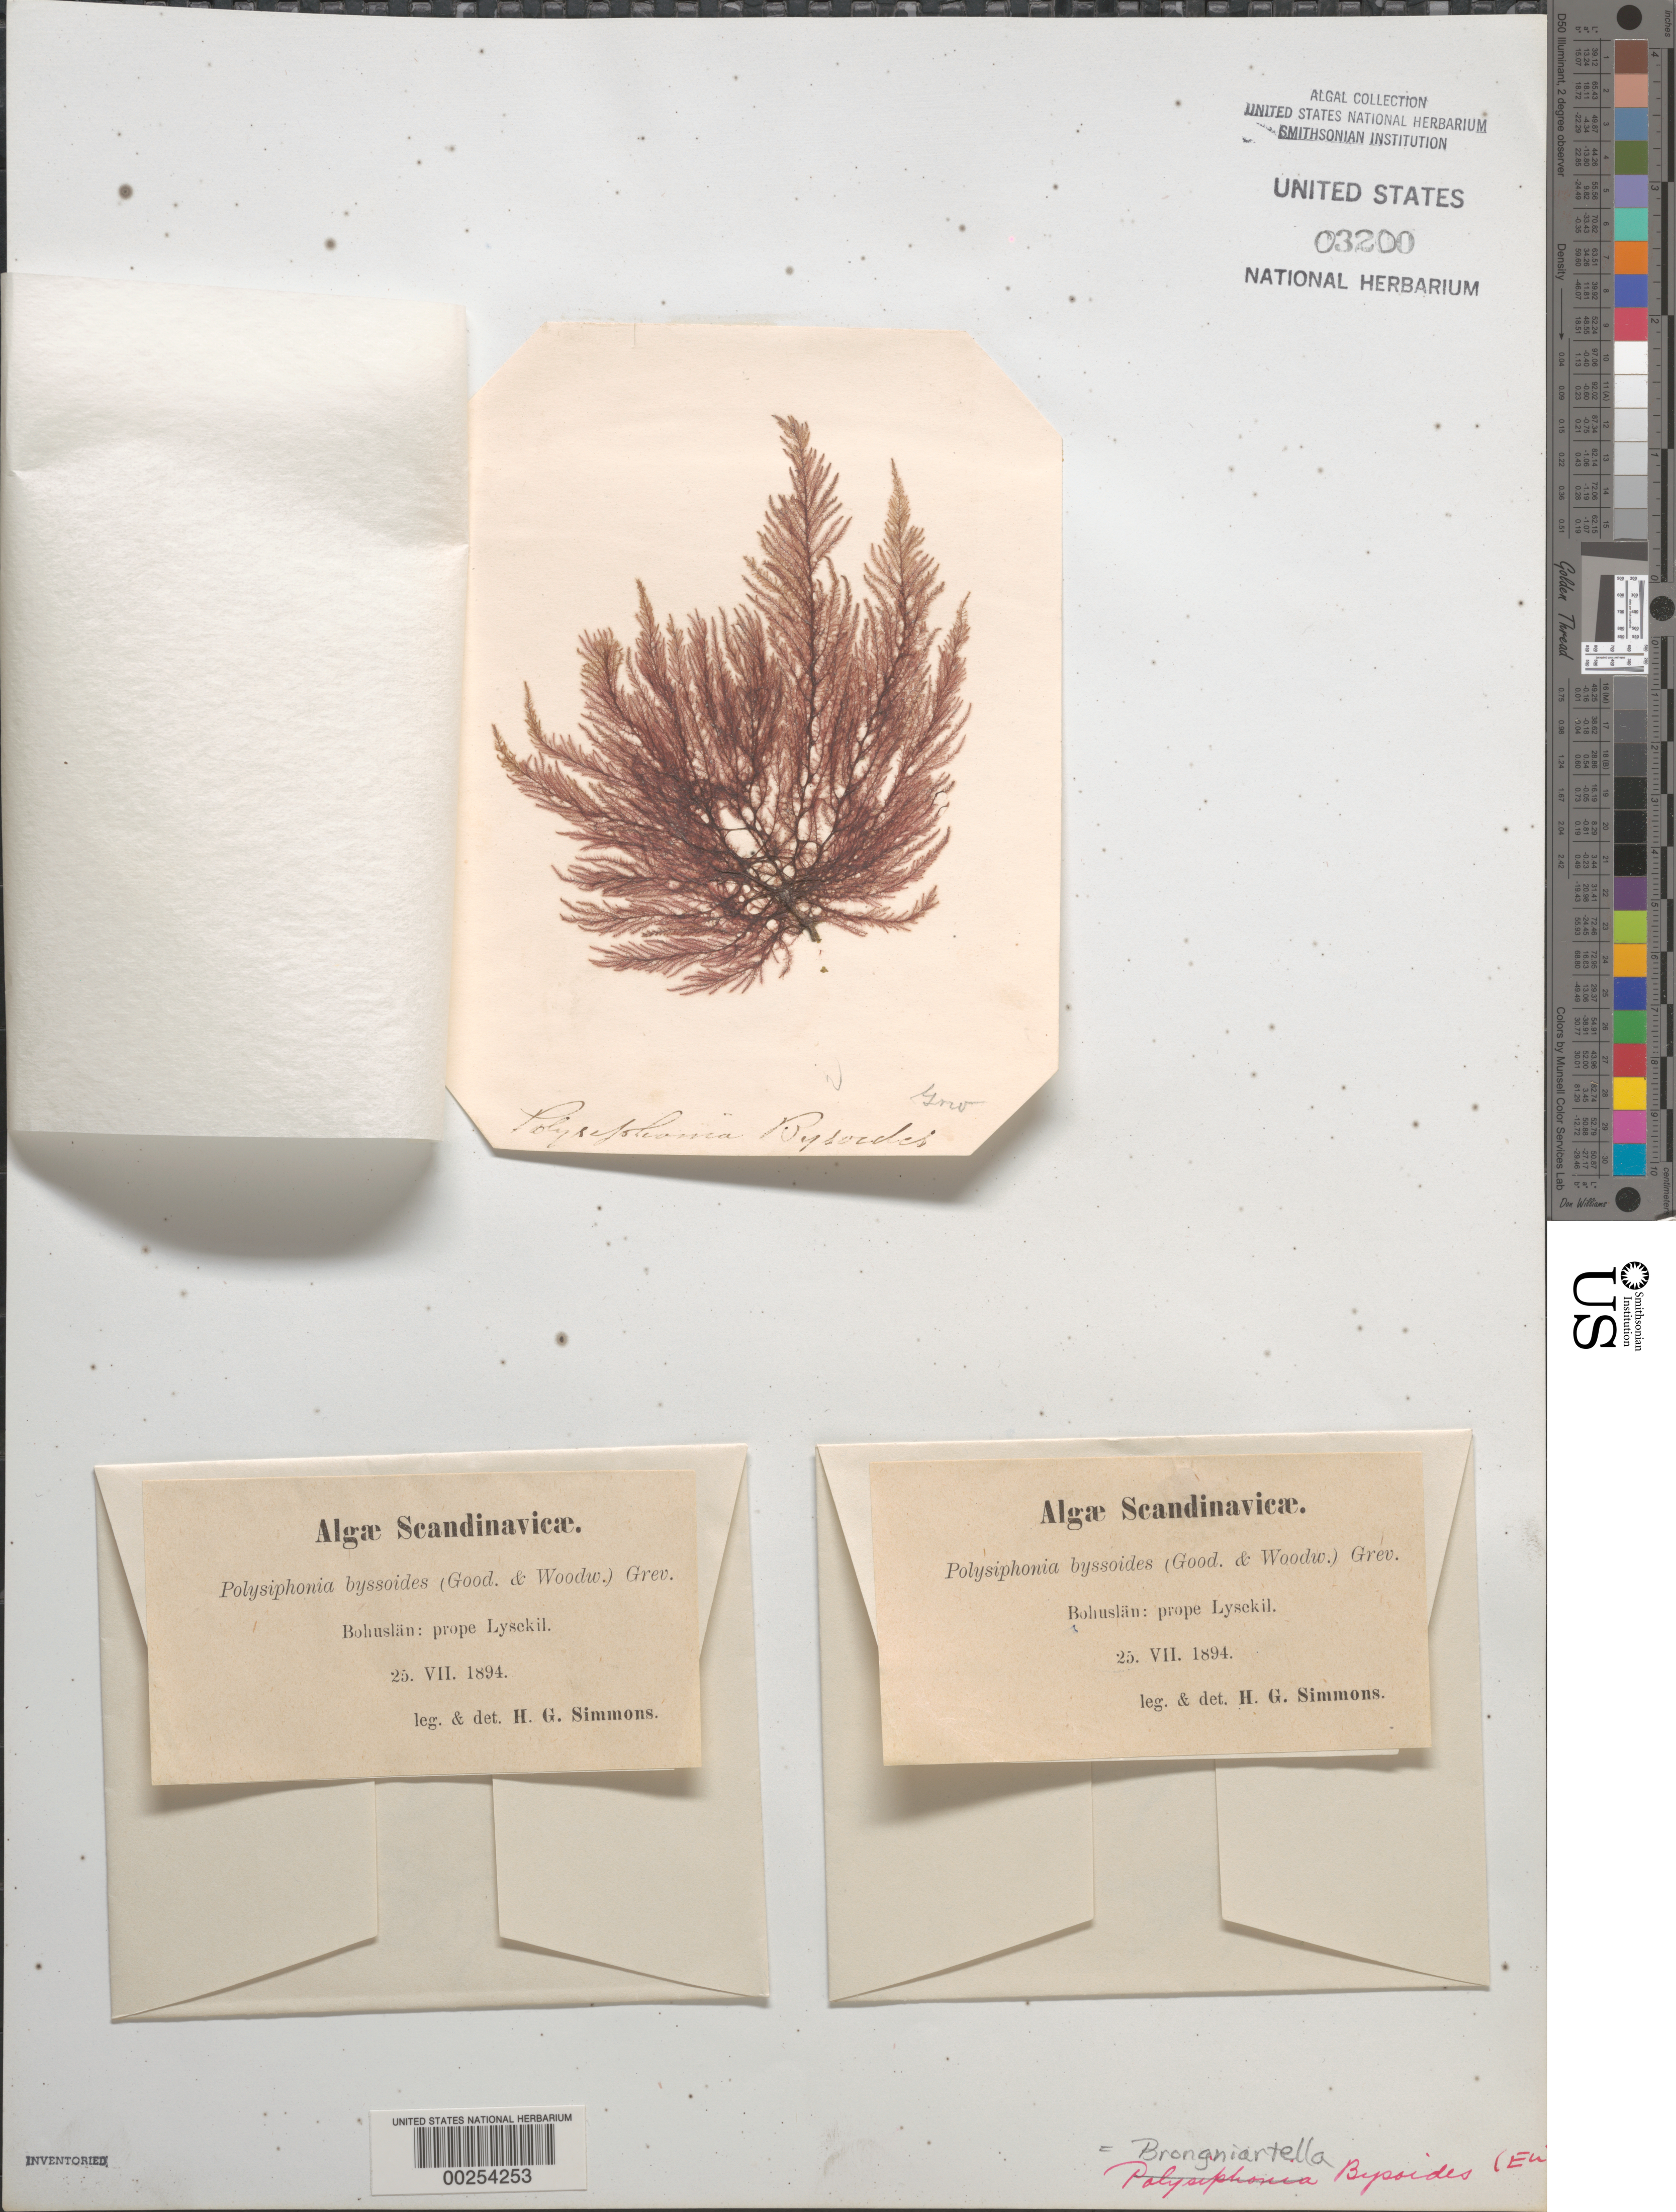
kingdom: Plantae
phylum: Rhodophyta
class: Florideophyceae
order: Ceramiales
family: Rhodomelaceae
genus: Brongniartella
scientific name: Brongniartella byssoides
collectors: H. Simmons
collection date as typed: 25 Jul 1894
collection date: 1894-07-25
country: Sweden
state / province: Västra Götaland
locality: Bohuslan, near lysekil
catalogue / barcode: US 3200